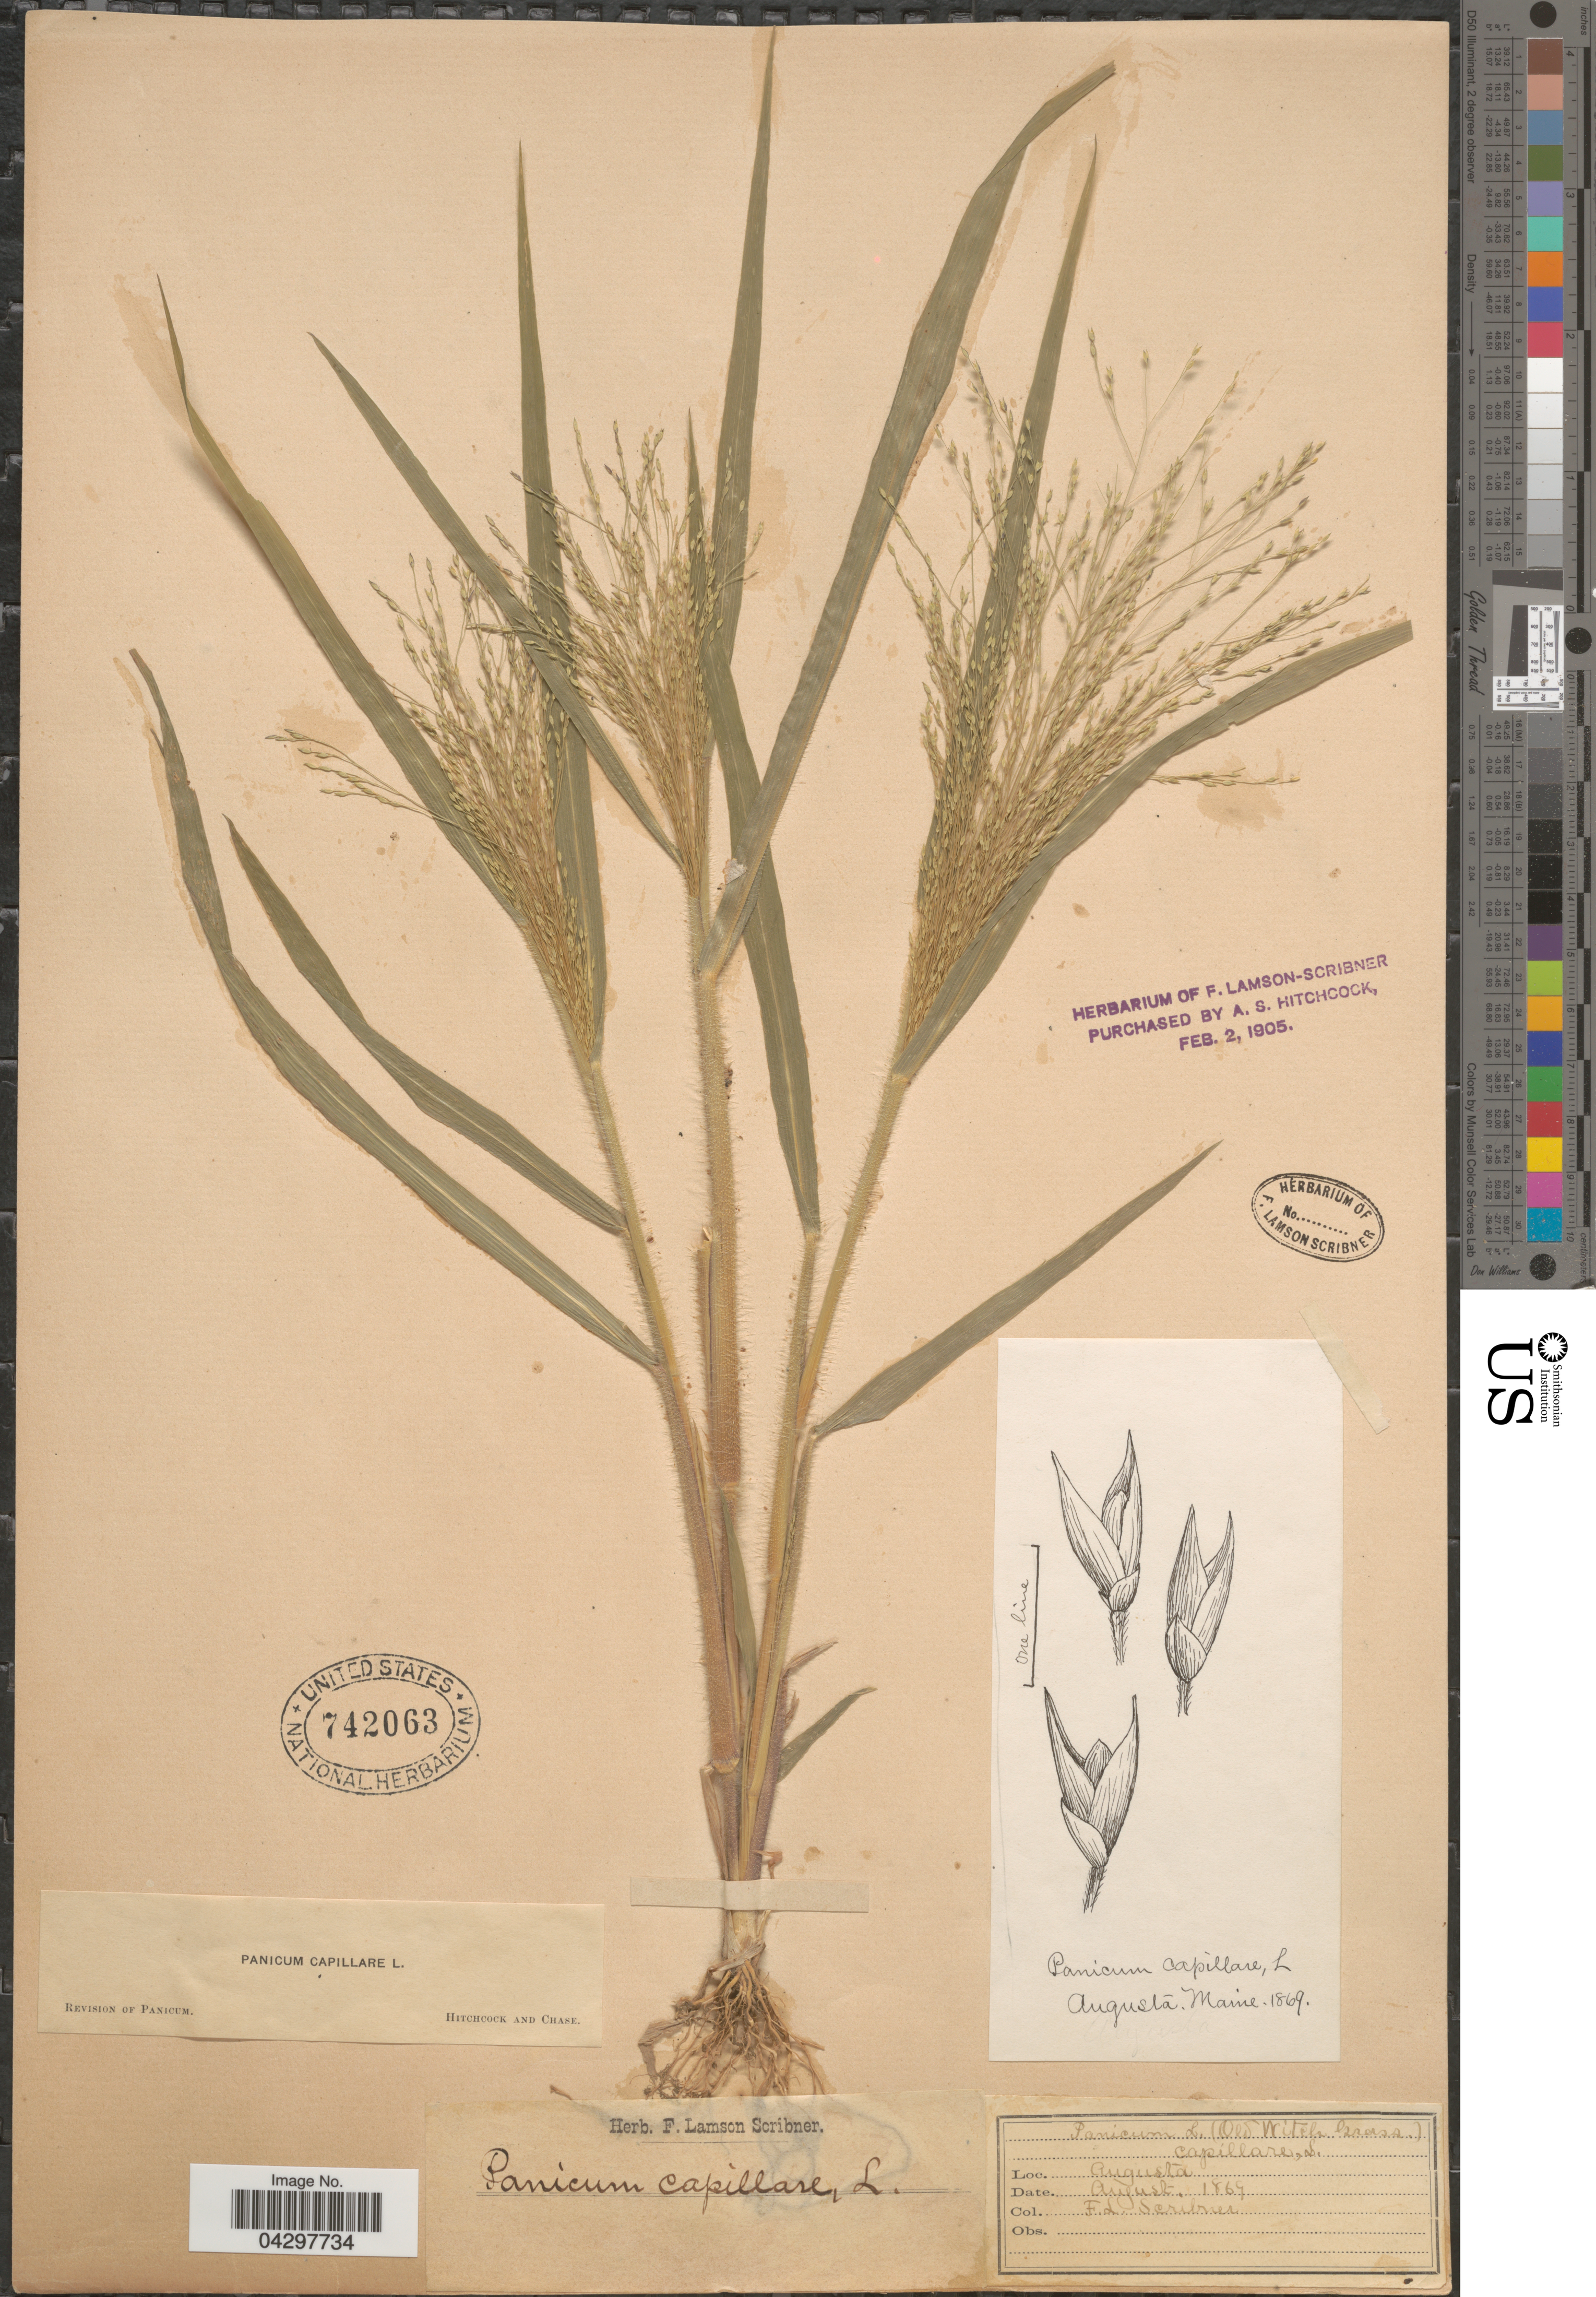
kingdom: Plantae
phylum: Tracheophyta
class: Liliopsida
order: Poales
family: Poaceae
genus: Panicum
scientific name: Panicum capillare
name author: L.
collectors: F. L. Scribner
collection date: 1869-08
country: United States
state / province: Georgia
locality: Augusta.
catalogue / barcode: US 742063